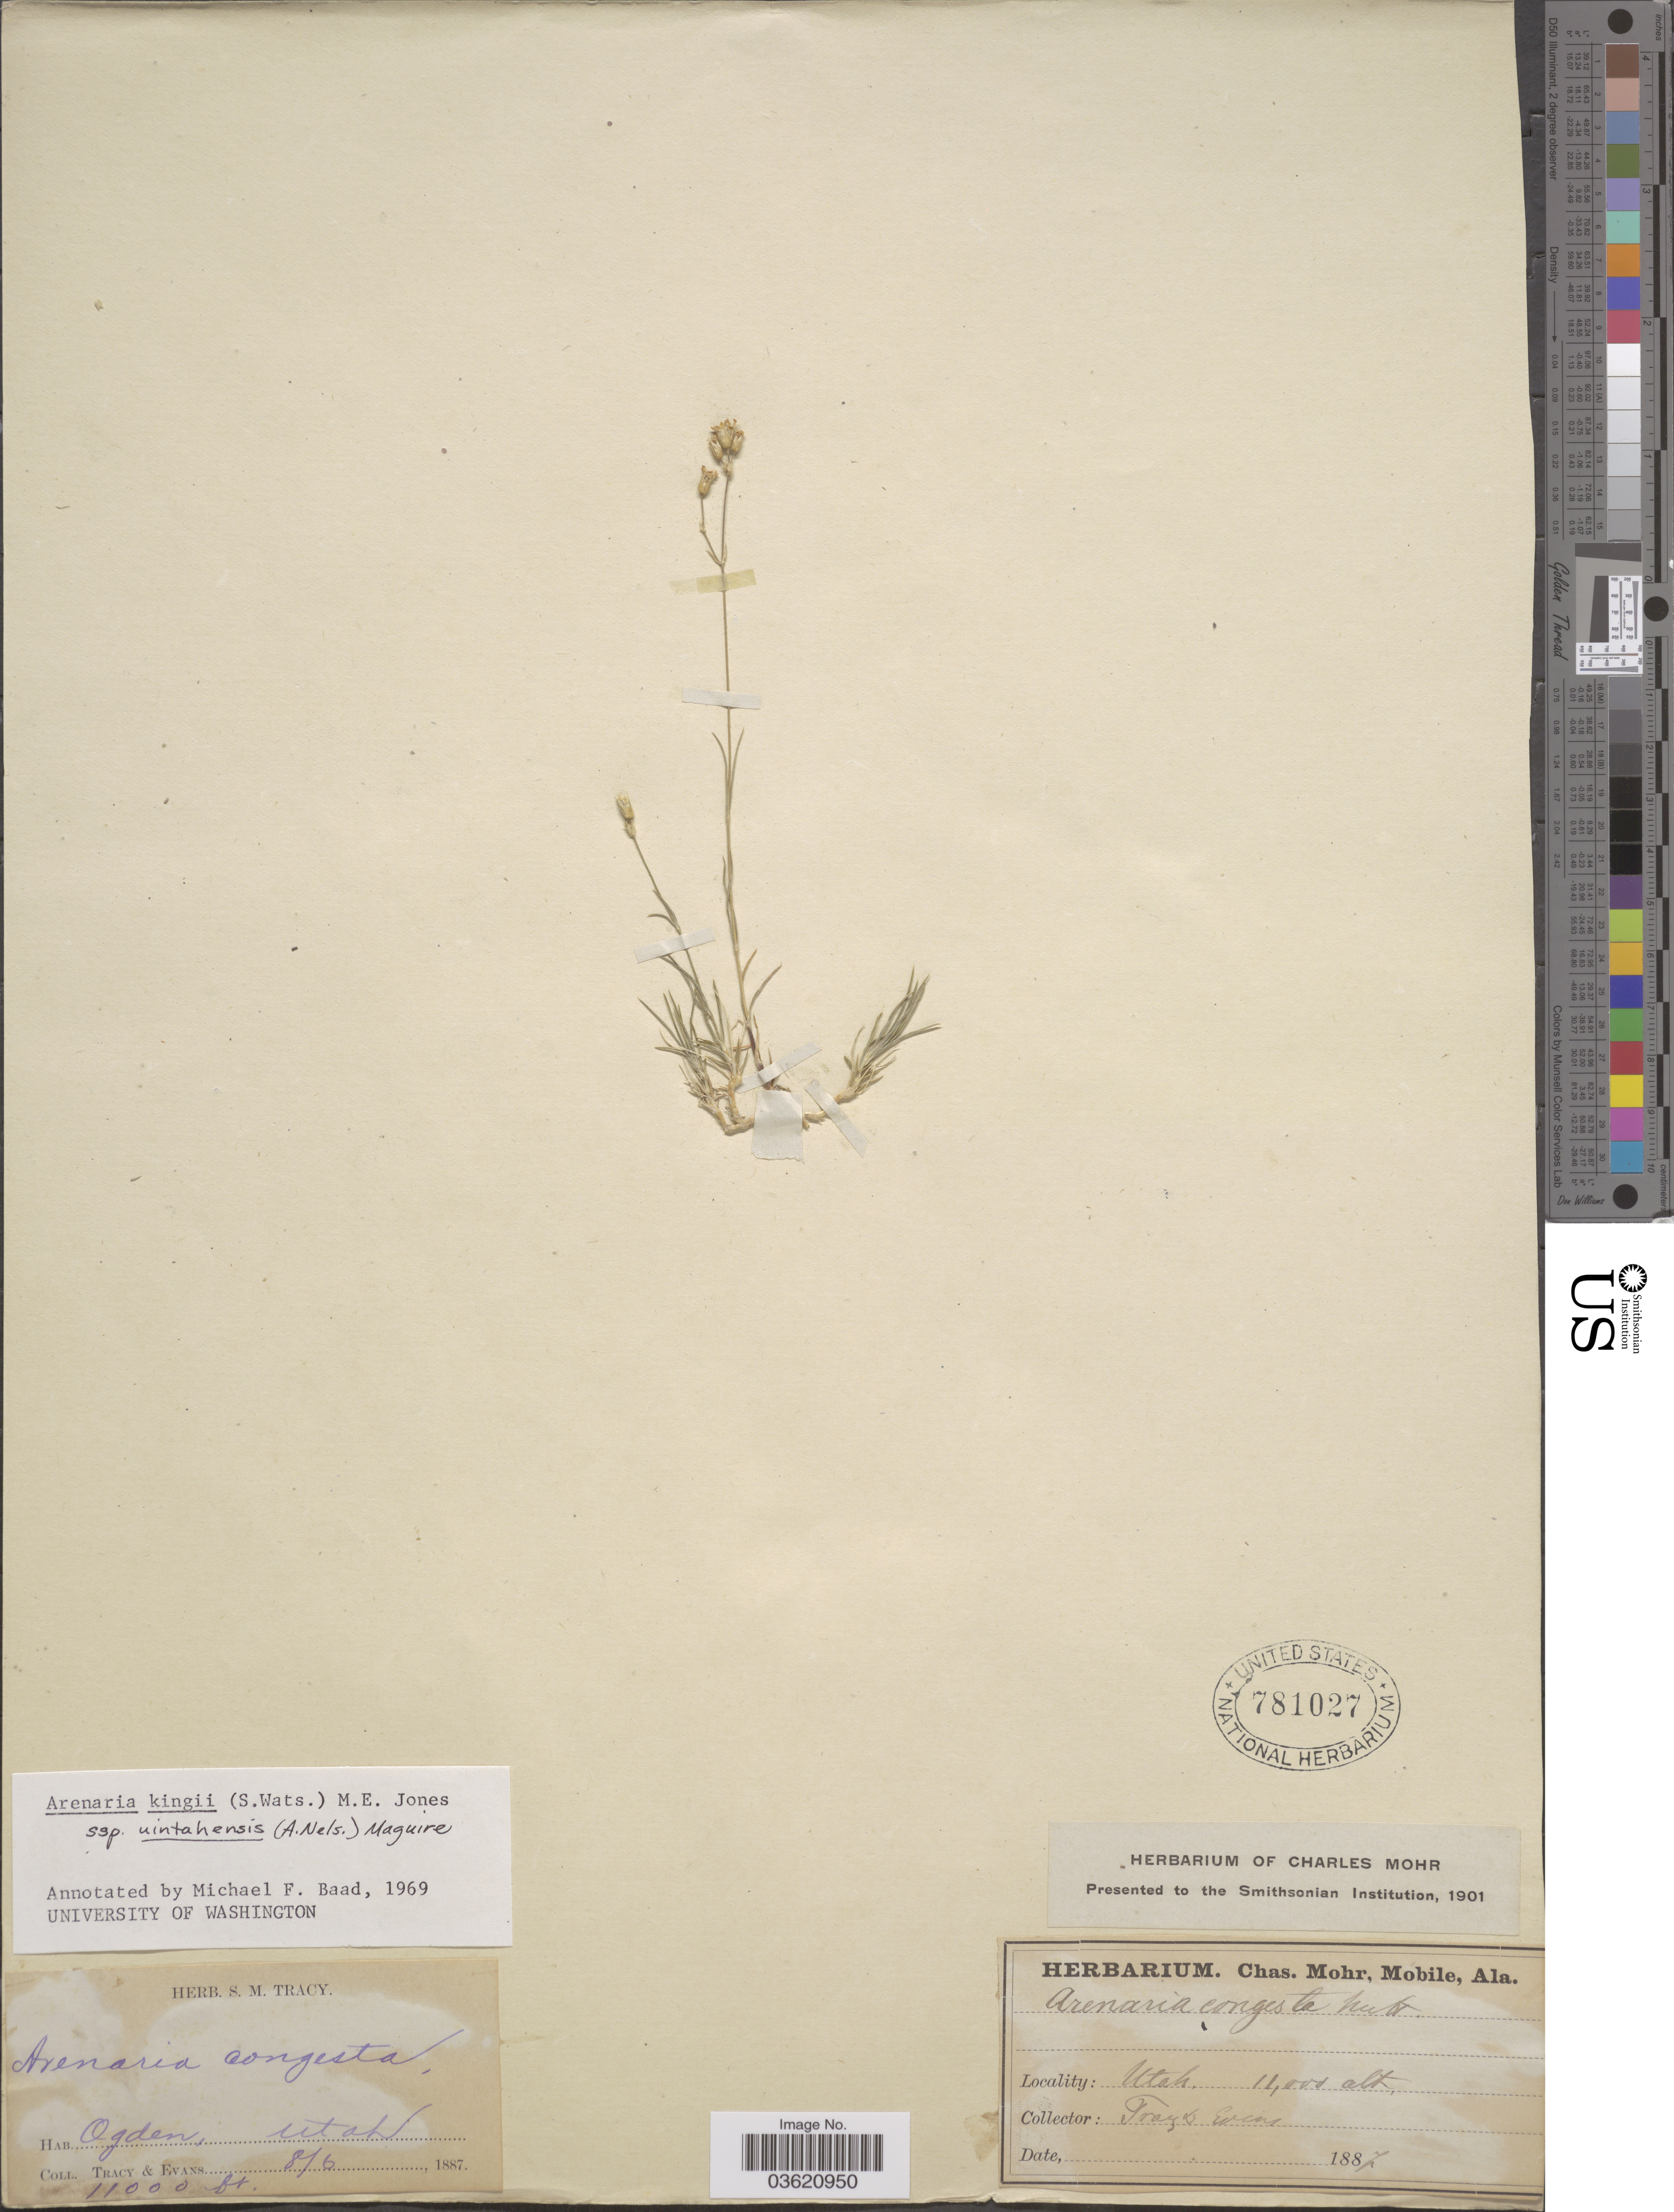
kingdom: Plantae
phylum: Tracheophyta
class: Magnoliopsida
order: Caryophyllales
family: Caryophyllaceae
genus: Eremogone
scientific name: Eremogone kingii var. glabrescens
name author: (S. Watson) Dorn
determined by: U.S. National Herbarium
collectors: S. M. Tracy & -- Evans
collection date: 1887-08-06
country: United States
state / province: Utah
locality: Ogden.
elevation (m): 3353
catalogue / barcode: US 781027